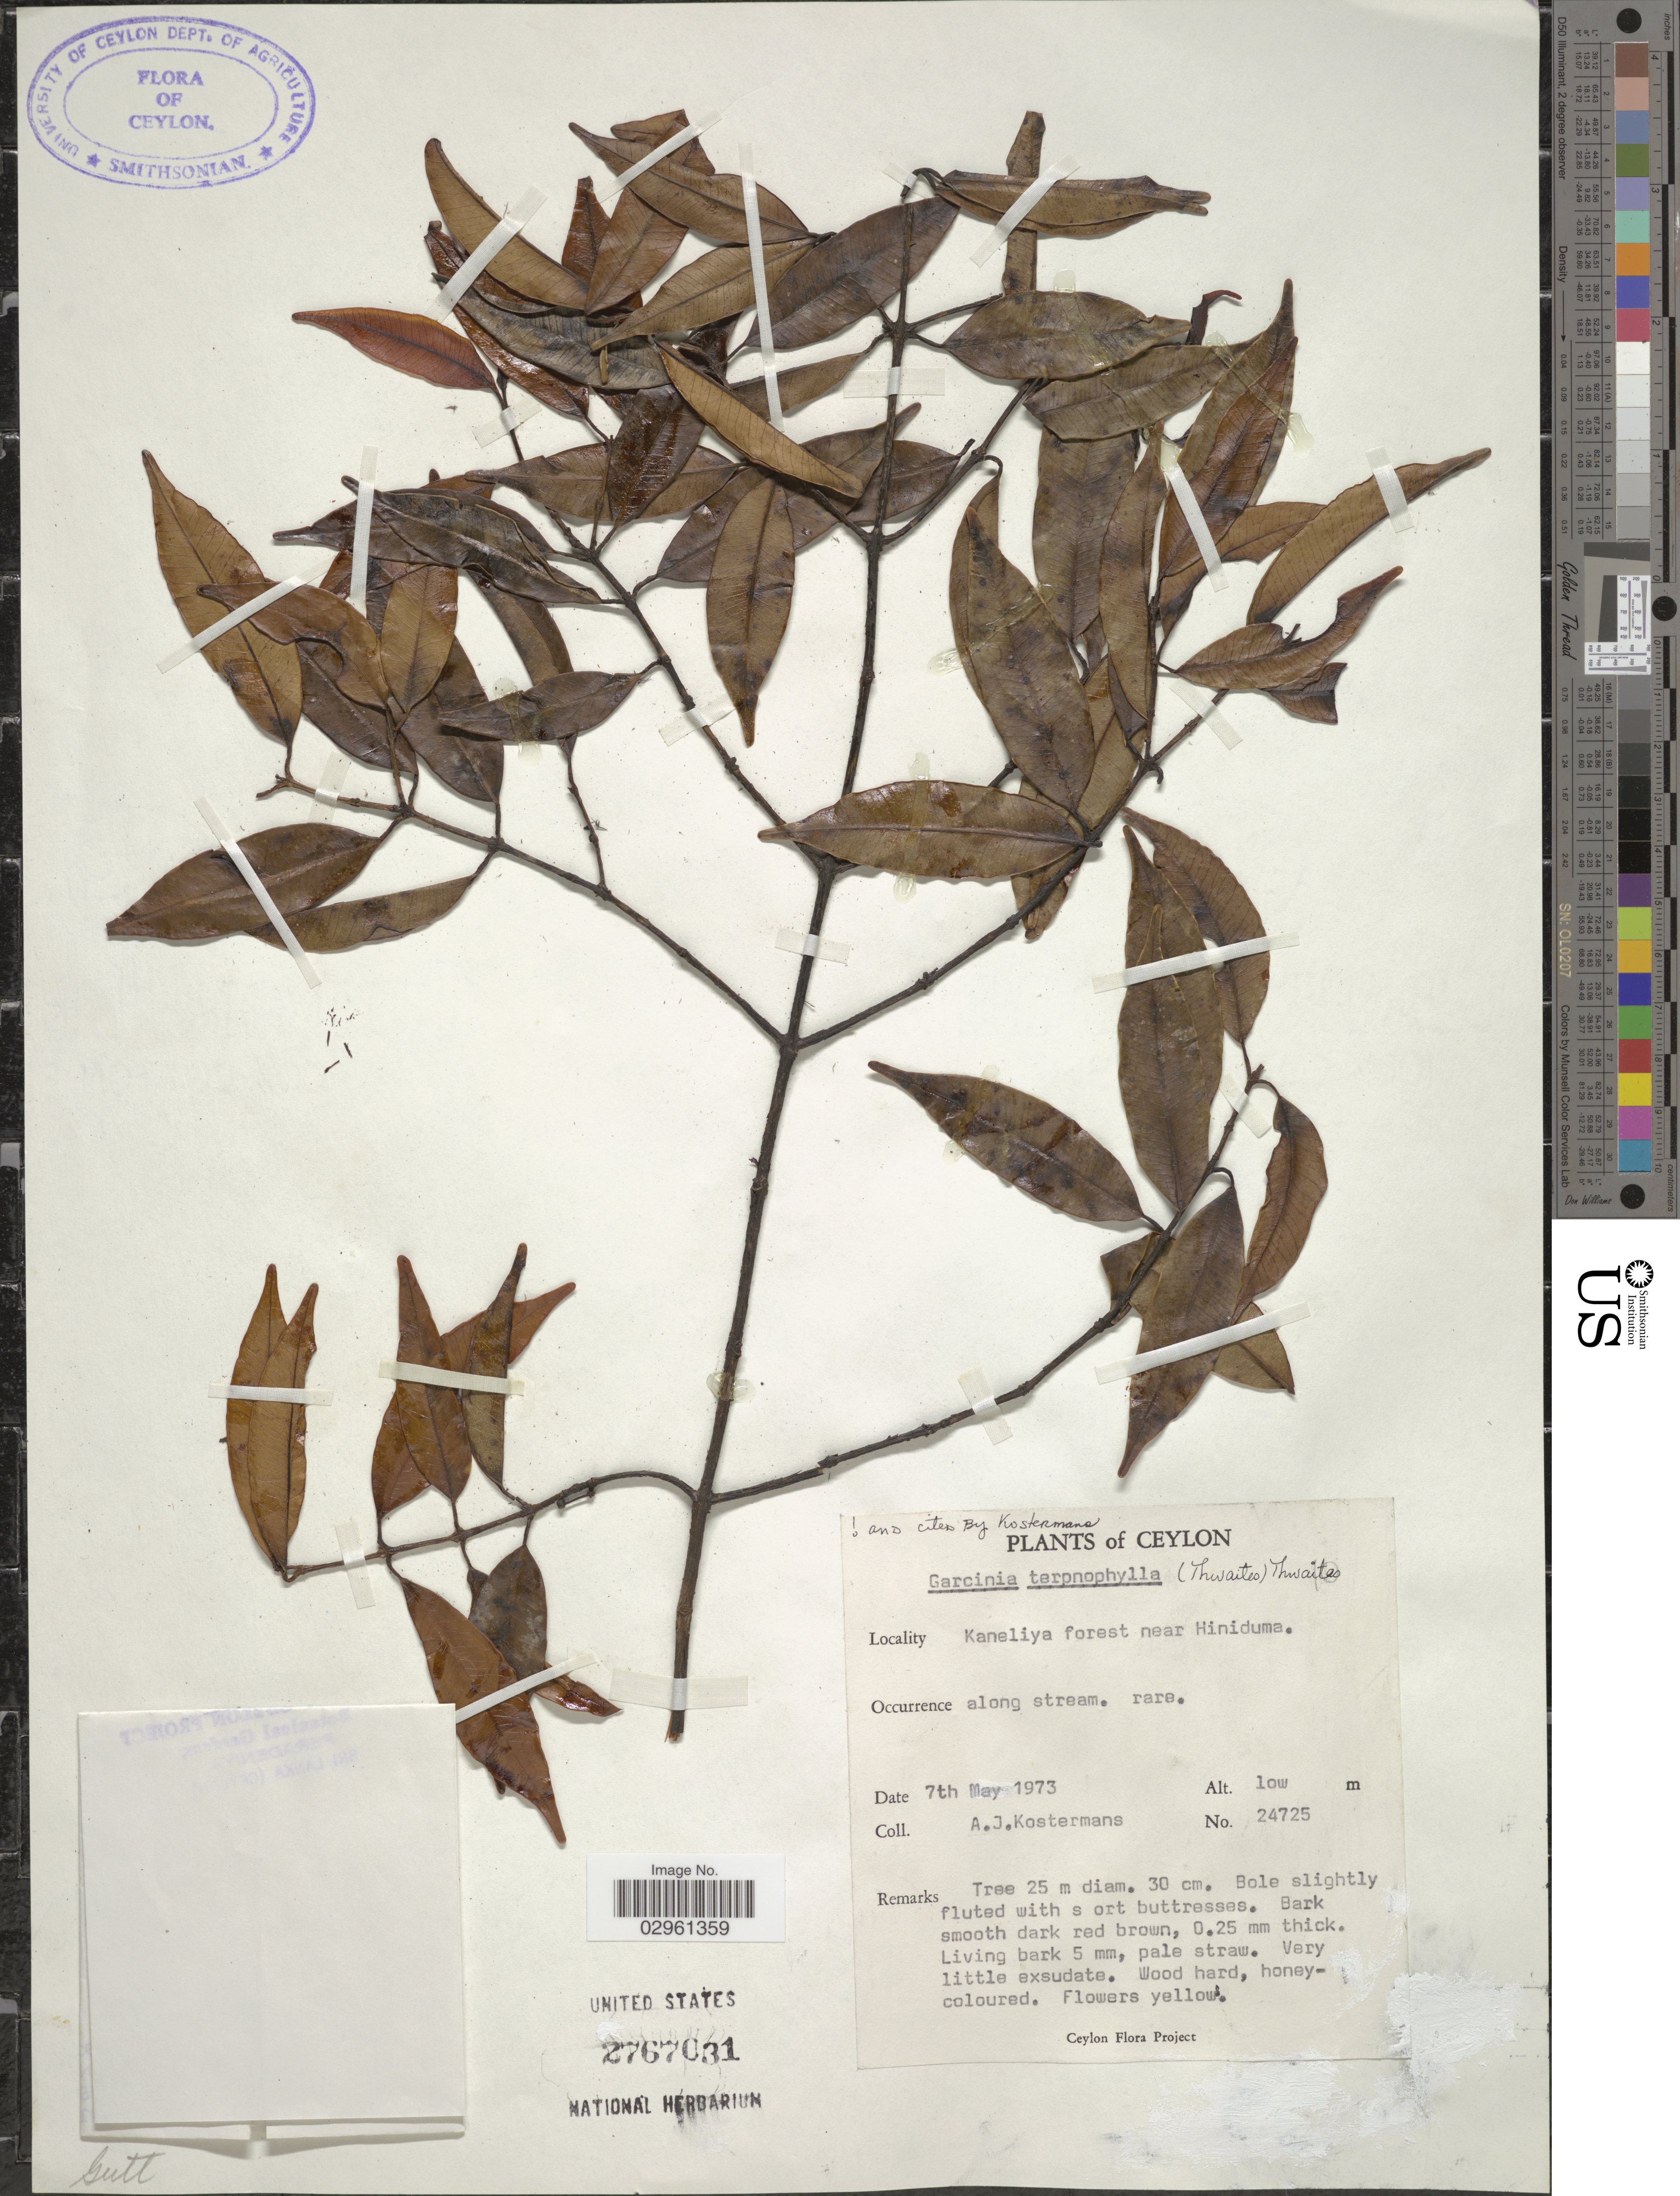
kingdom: Plantae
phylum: Tracheophyta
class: Magnoliopsida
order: Malpighiales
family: Clusiaceae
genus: Garcinia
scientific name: Garcinia terpnophylla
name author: Thwaites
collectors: A. J. G. Kostermans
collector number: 24725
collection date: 1973-05-07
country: Sri Lanka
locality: Ceylon. Kaneliya forest near Hiniduma.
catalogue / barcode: US 2767031